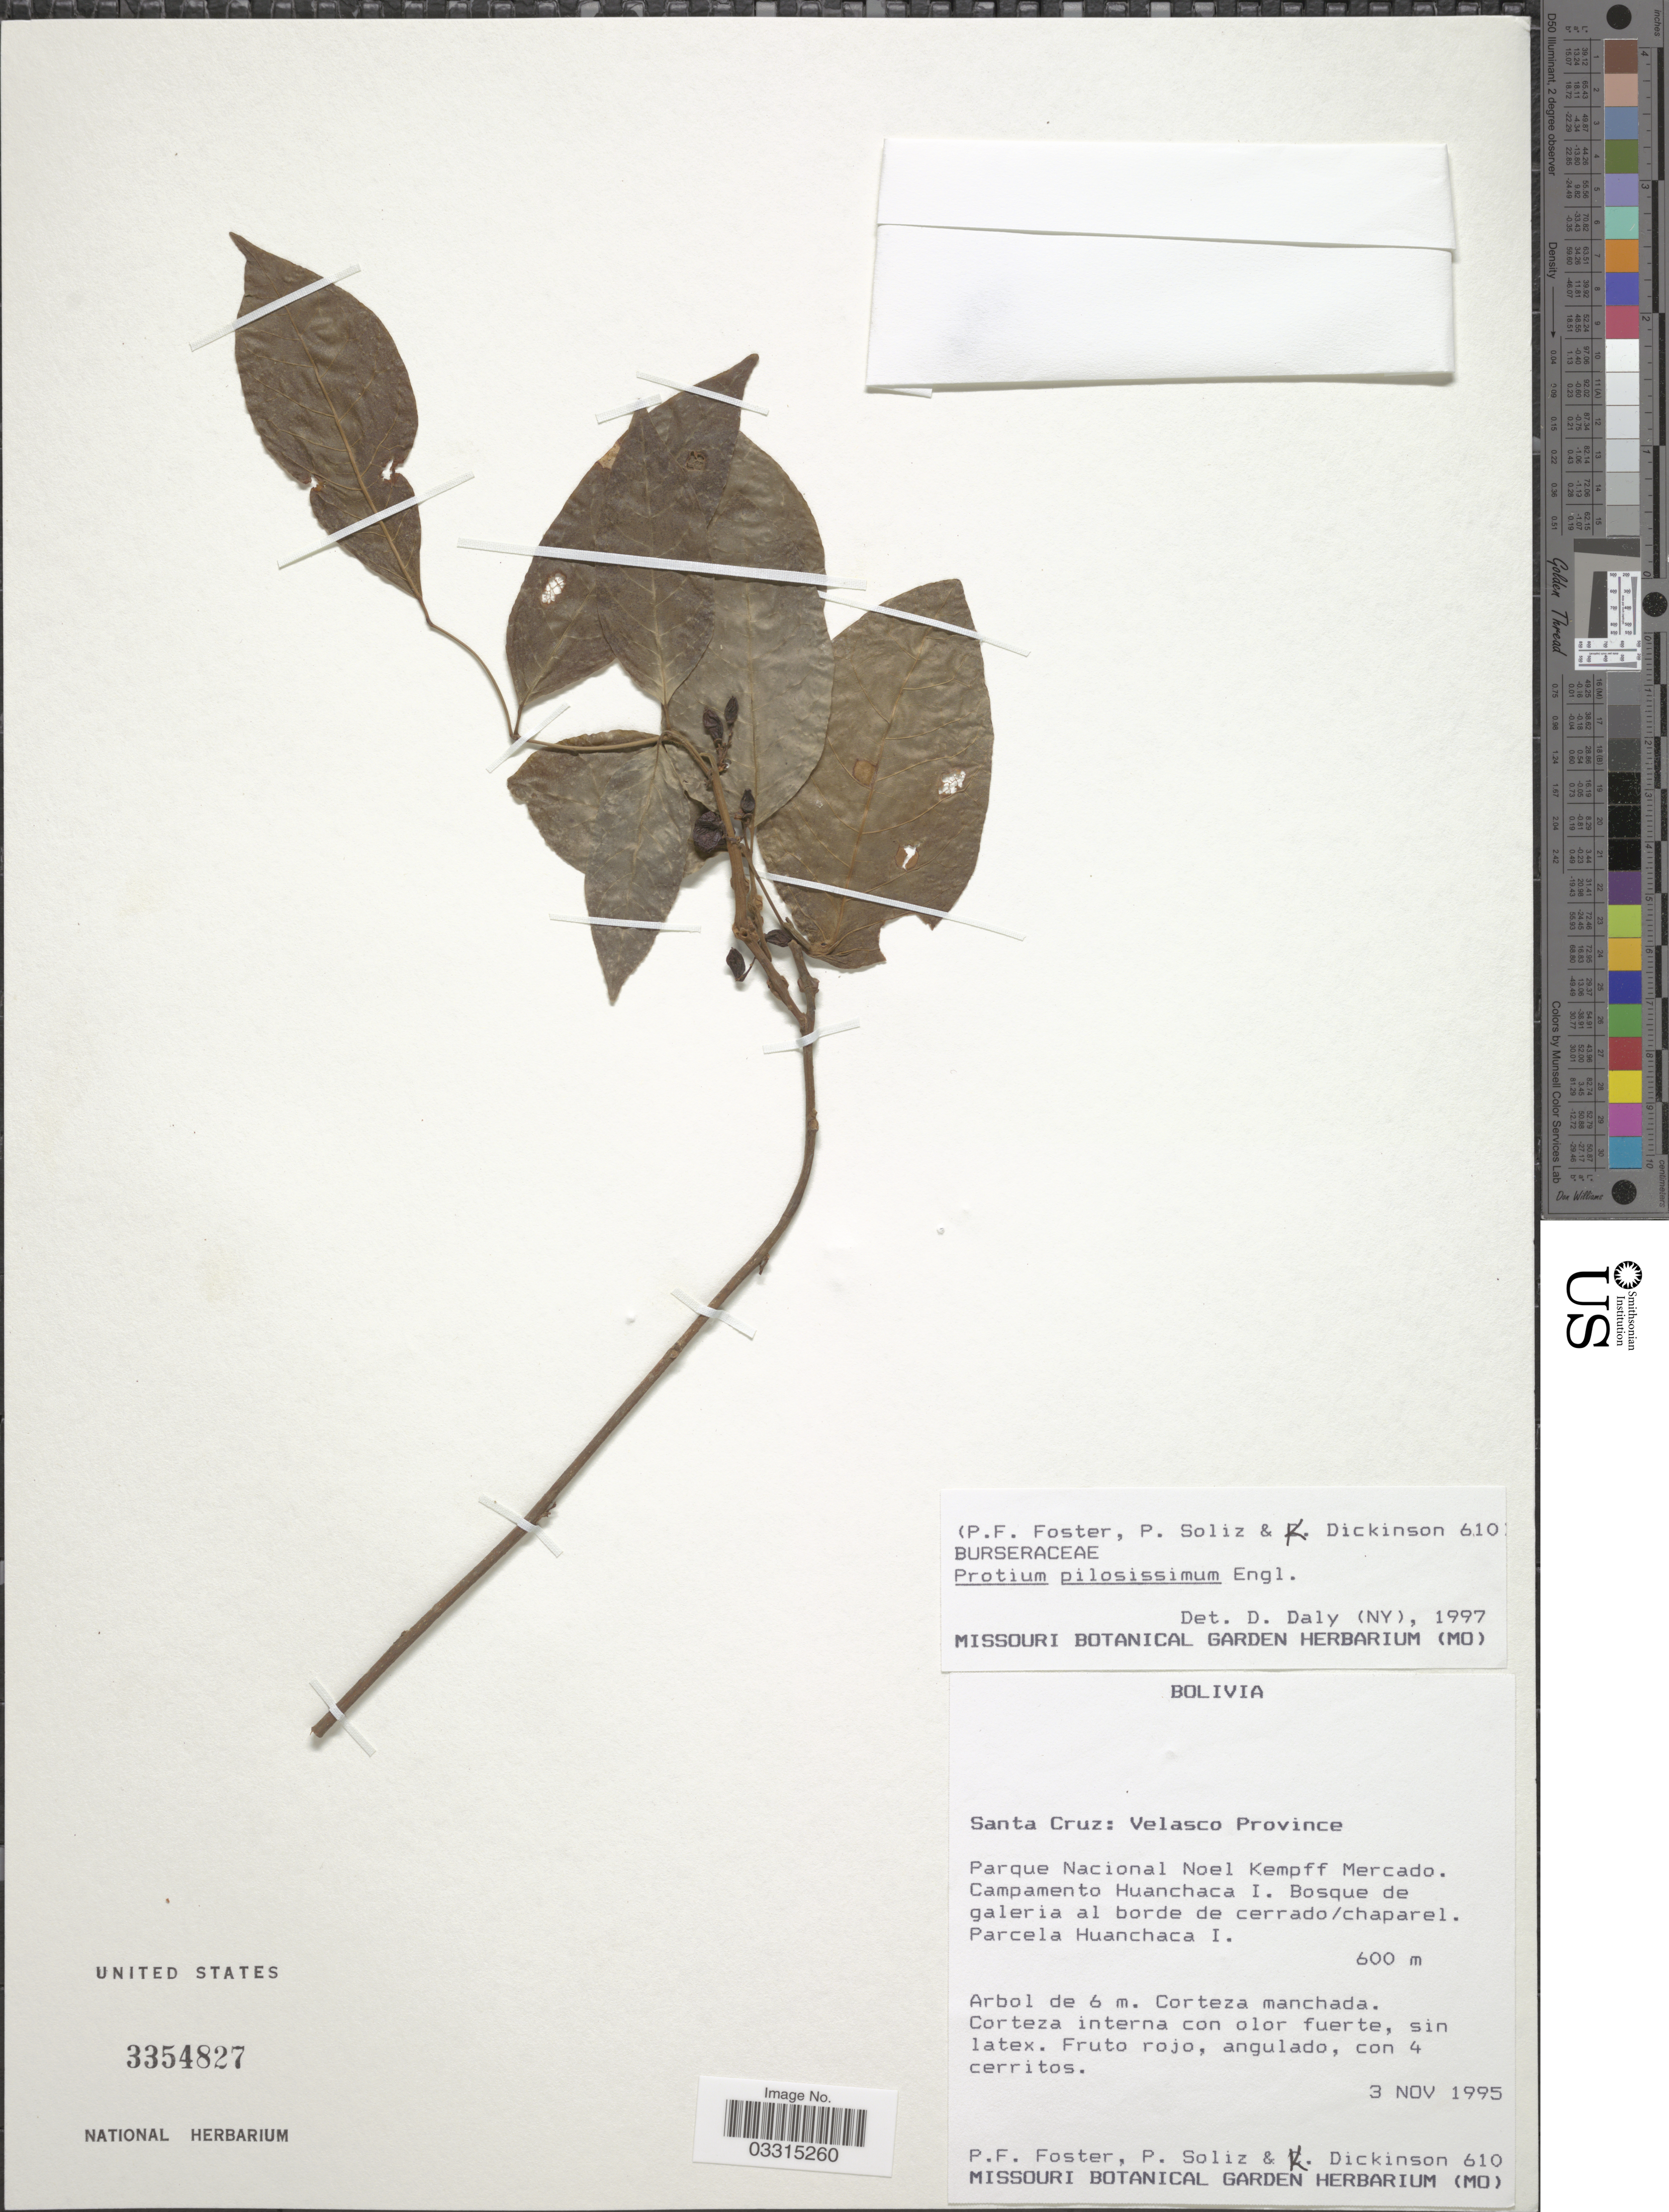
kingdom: Plantae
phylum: Tracheophyta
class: Magnoliopsida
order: Sapindales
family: Burseraceae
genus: Protium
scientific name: Protium pilosissimum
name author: Engl.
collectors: P. Foster, P. Soliz & K. Dickinson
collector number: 610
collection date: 1995-11-03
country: Bolivia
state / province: Santa Cruz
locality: Velasco Province. Parque Nacional Noel Kempff Mercado. Campamento Huanchaca I. Bosque de galeria al borde de cerrado/chaparel. Parcela Huanchaca I.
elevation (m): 600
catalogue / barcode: US 3354827